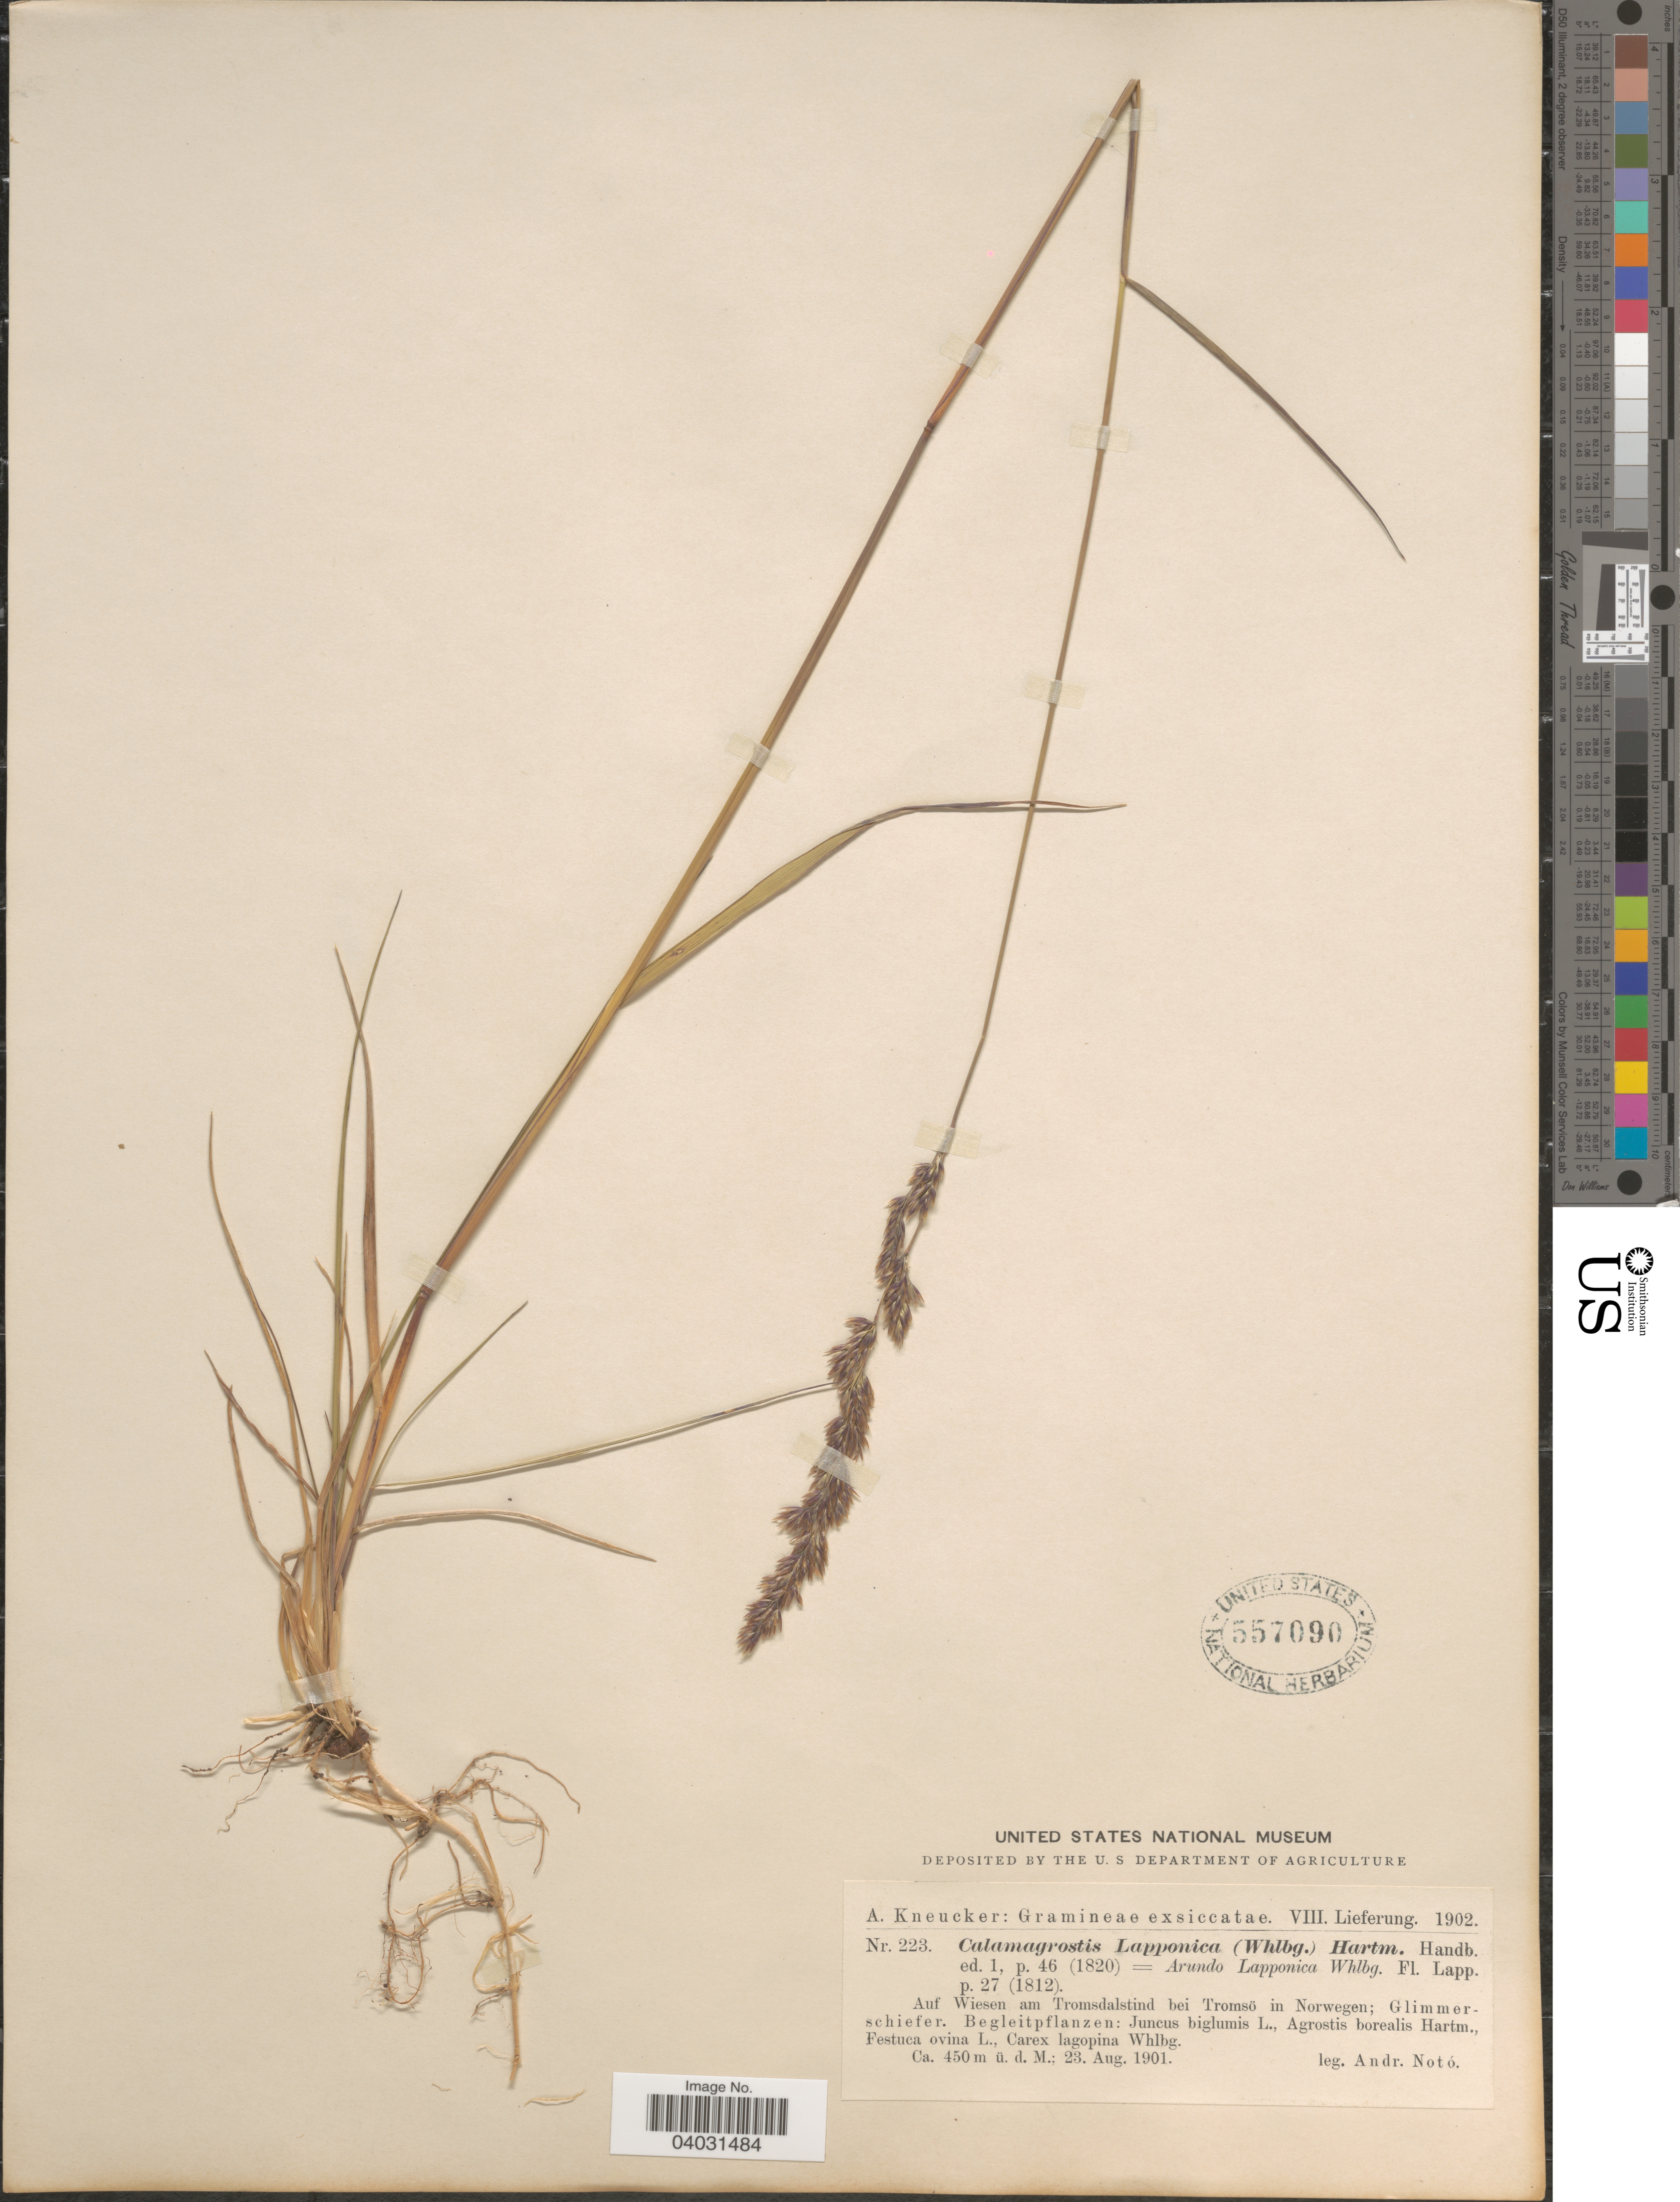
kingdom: Plantae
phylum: Tracheophyta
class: Liliopsida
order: Poales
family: Poaceae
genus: Calamagrostis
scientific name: Calamagrostis lapponica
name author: (Wahlenb.) Hartm.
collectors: A. Noto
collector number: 223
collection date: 1901-08-23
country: Norway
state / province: Troms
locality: Auf Wiesen am Tromsdalstind bei Tromsö in Norwegen; Glimmer-schiefer.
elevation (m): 450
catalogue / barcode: US 557090